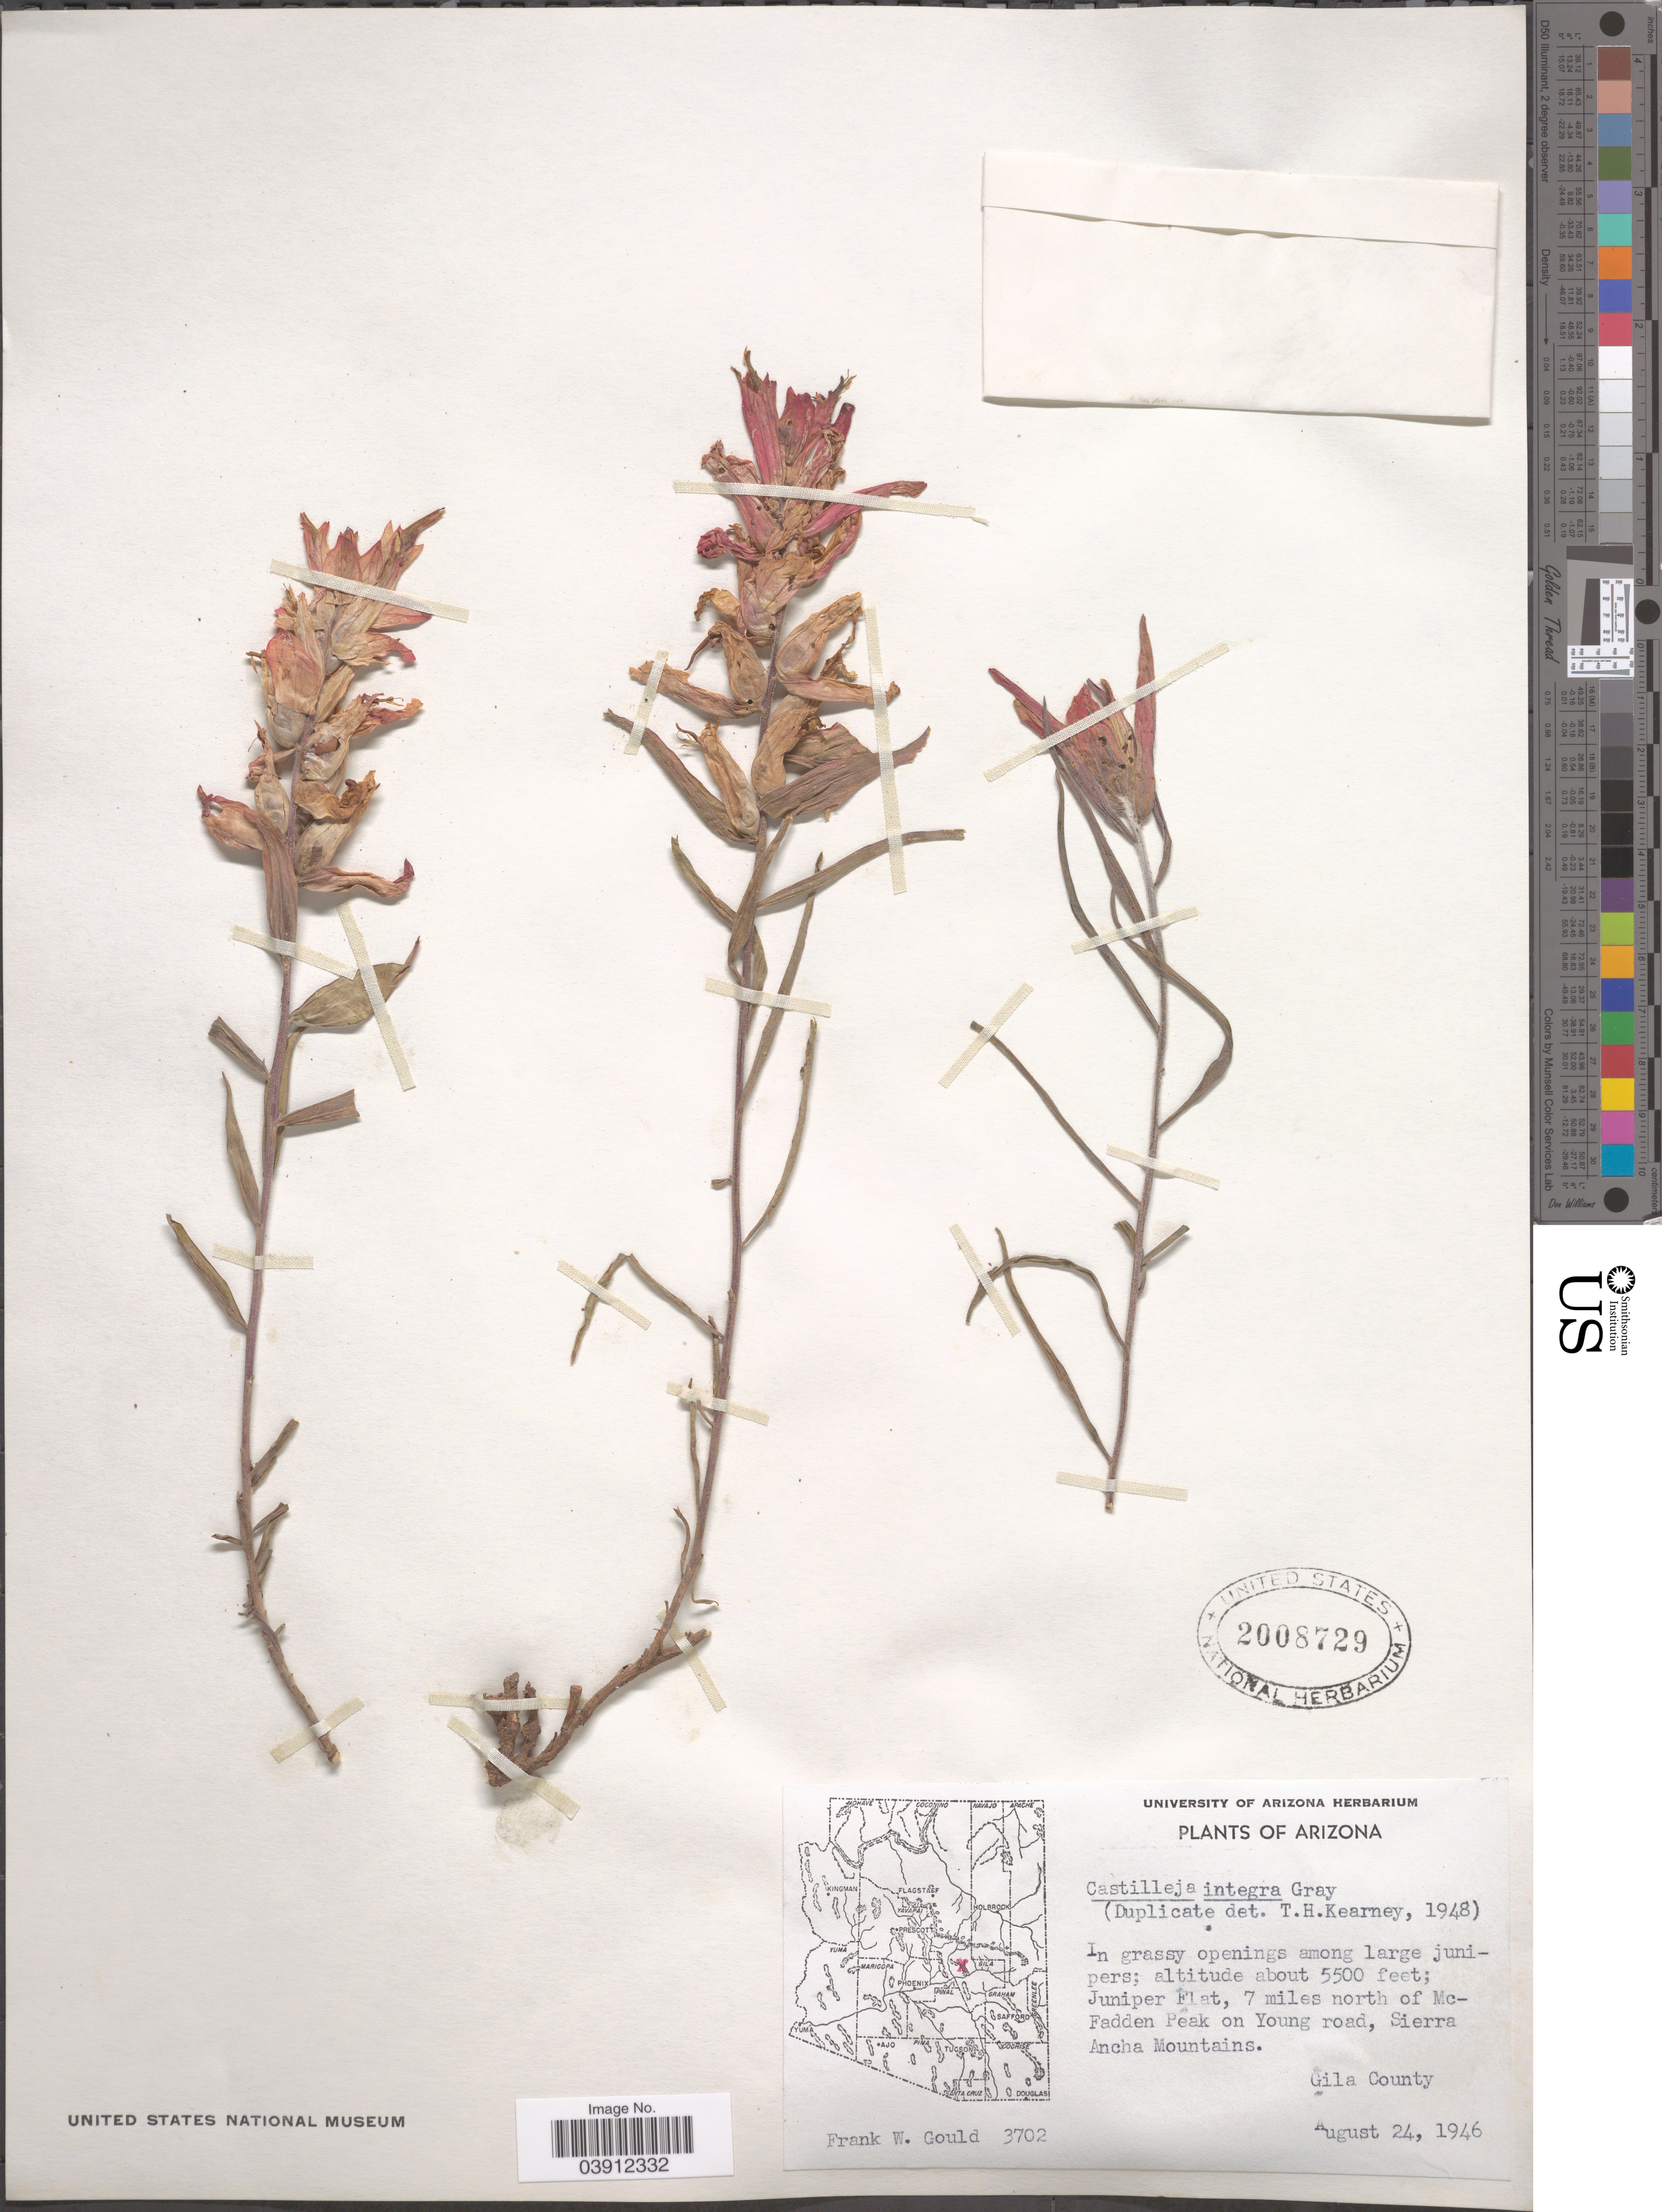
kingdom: Plantae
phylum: Tracheophyta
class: Magnoliopsida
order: Lamiales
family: Orobanchaceae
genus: Castilleja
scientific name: Castilleja integra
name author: A. Gray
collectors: F. W. Gould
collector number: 3702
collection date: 1946-08-24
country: United States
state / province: Arizona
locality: Juniper Flat, 7 miles north of McFadden Peak on Young road, Sierra Ancha Mountains. Gila County.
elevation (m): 1676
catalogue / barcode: US 2008729